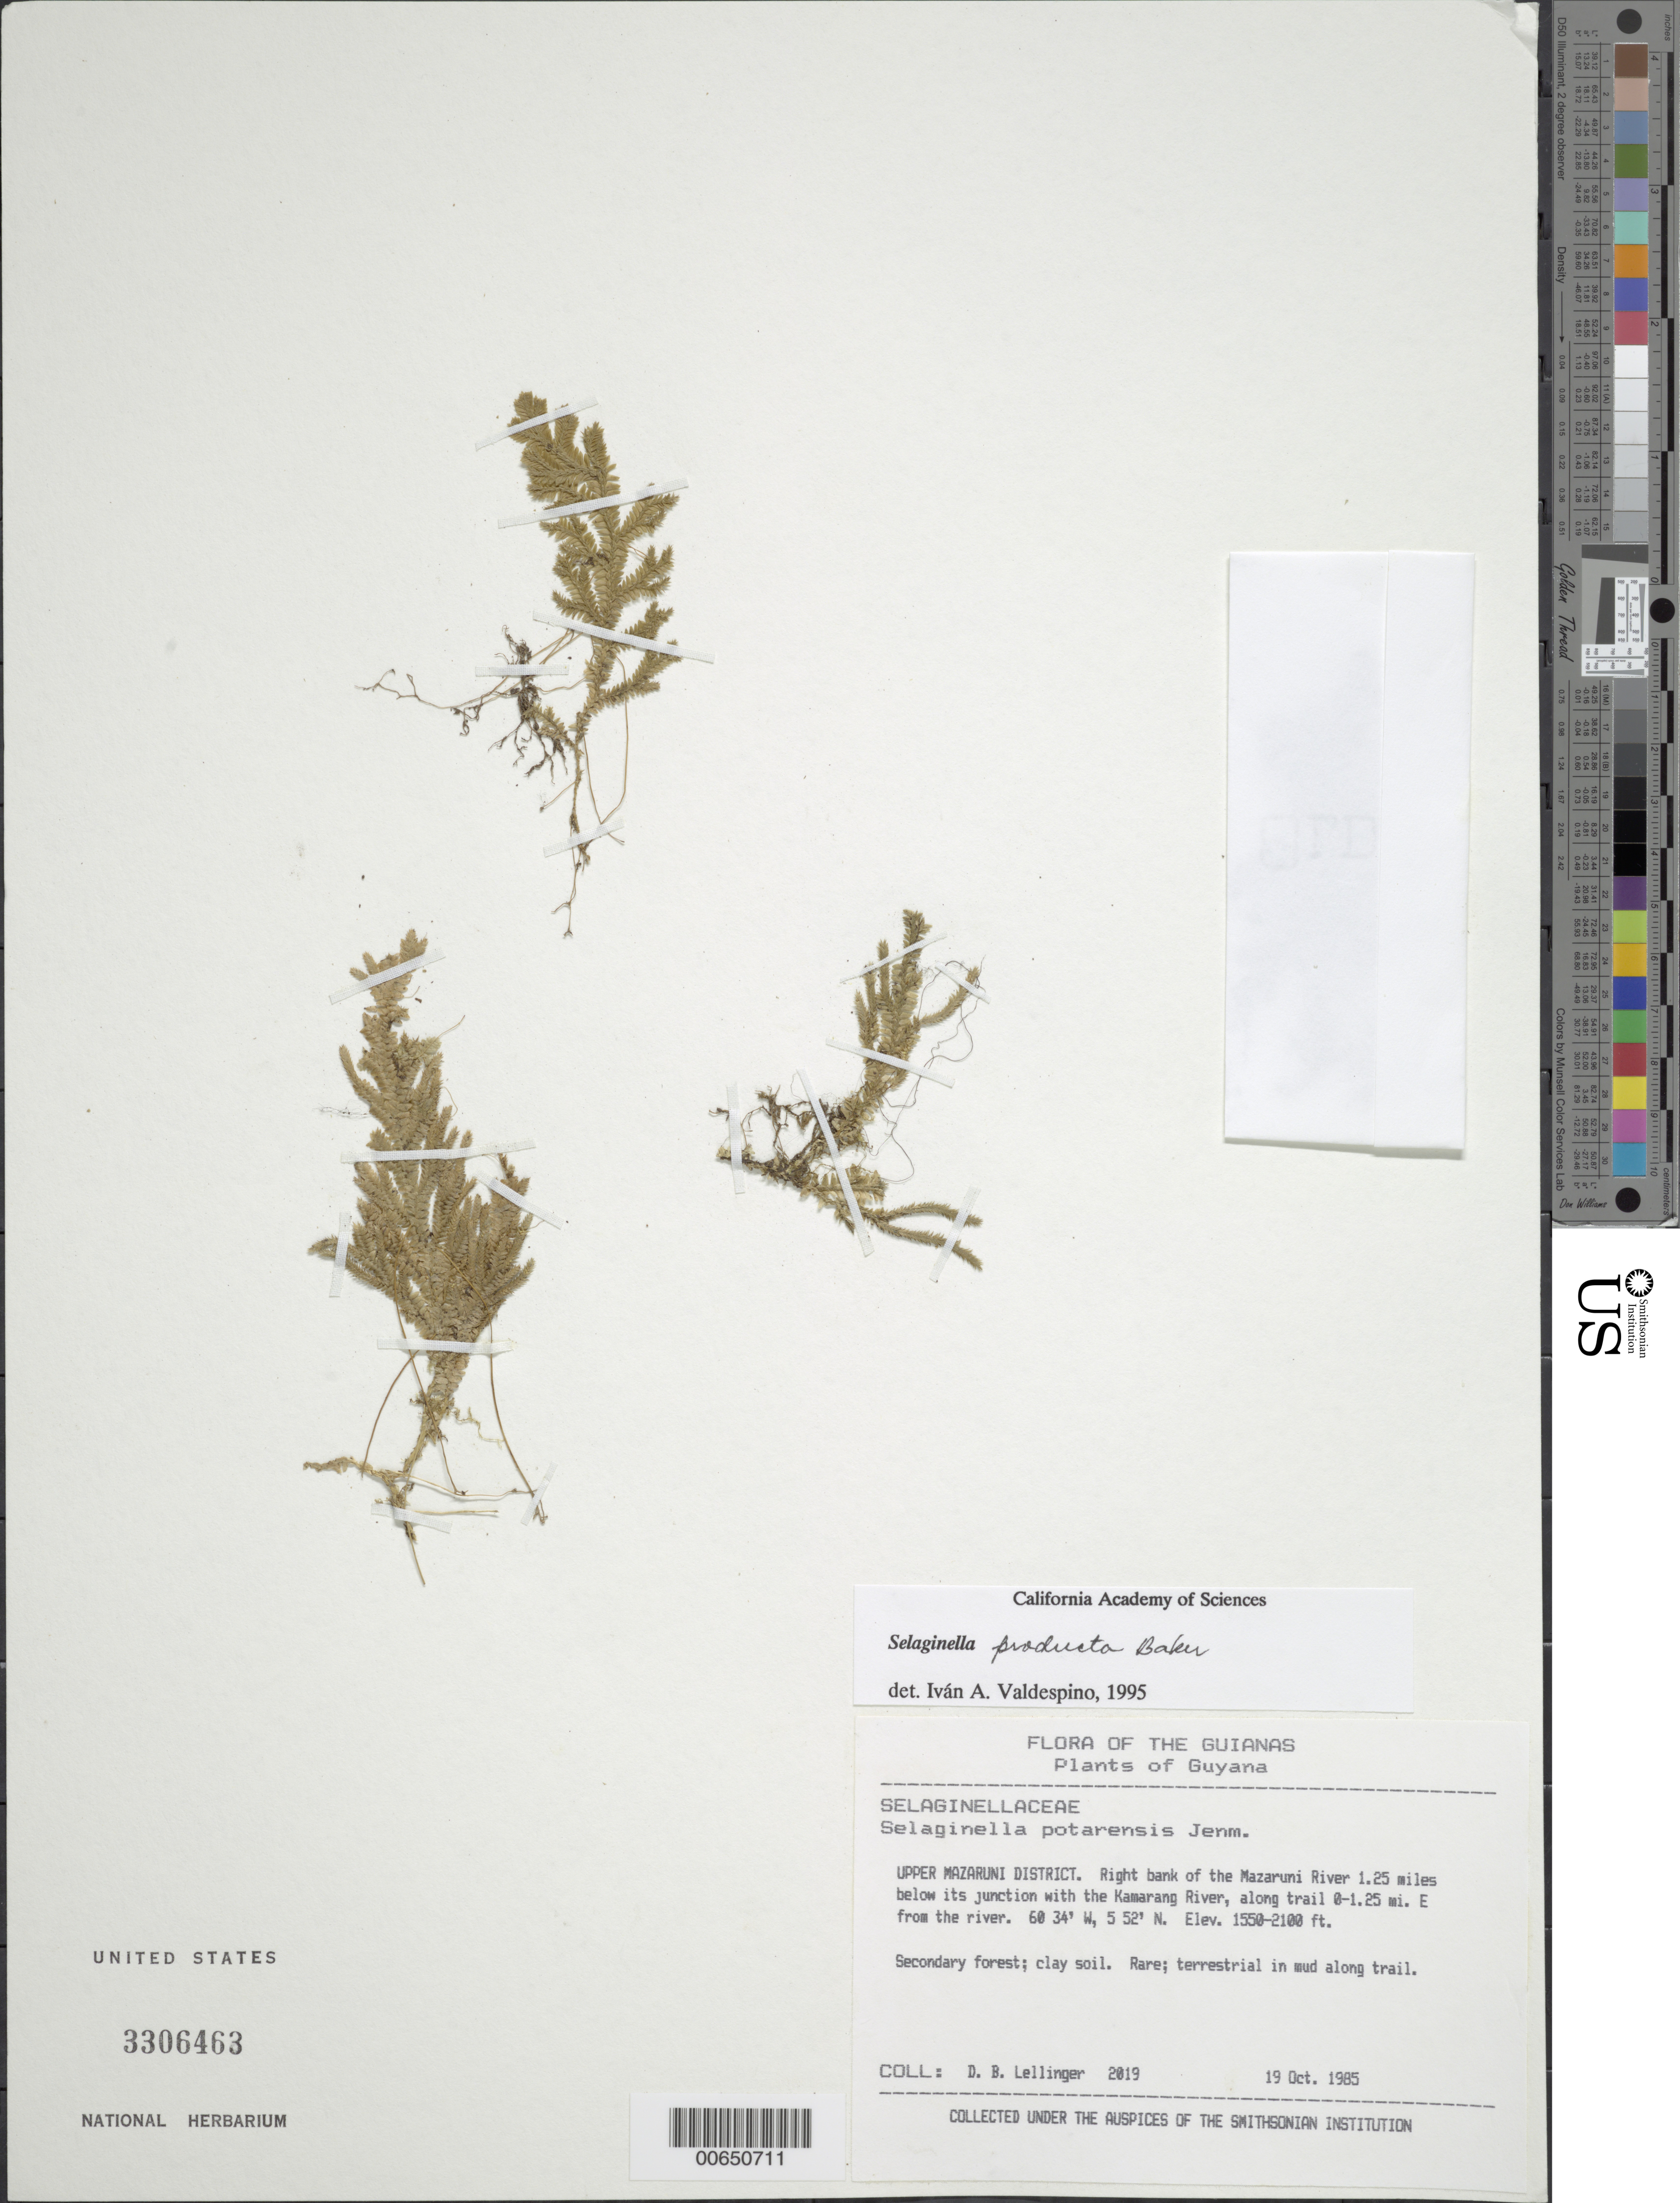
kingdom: Plantae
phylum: Tracheophyta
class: Lycopodiopsida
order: Selaginellales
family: Selaginellaceae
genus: Selaginella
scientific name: Selaginella producta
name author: Baker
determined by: Valdespino, I. A., (PMA), Universidad de Panama (PANAMA)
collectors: D. B. Lellinger & H. Robinson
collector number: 2019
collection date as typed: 19 October 1985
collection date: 1985-10-19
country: Guyana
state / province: Cuyuni-Mazaruni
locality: Along trail 0-2 km E from right bank Mazaruni R., 2 km below junction with Kamarang R.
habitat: Secondary forest, clay soil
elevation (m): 65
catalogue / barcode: US 3306463